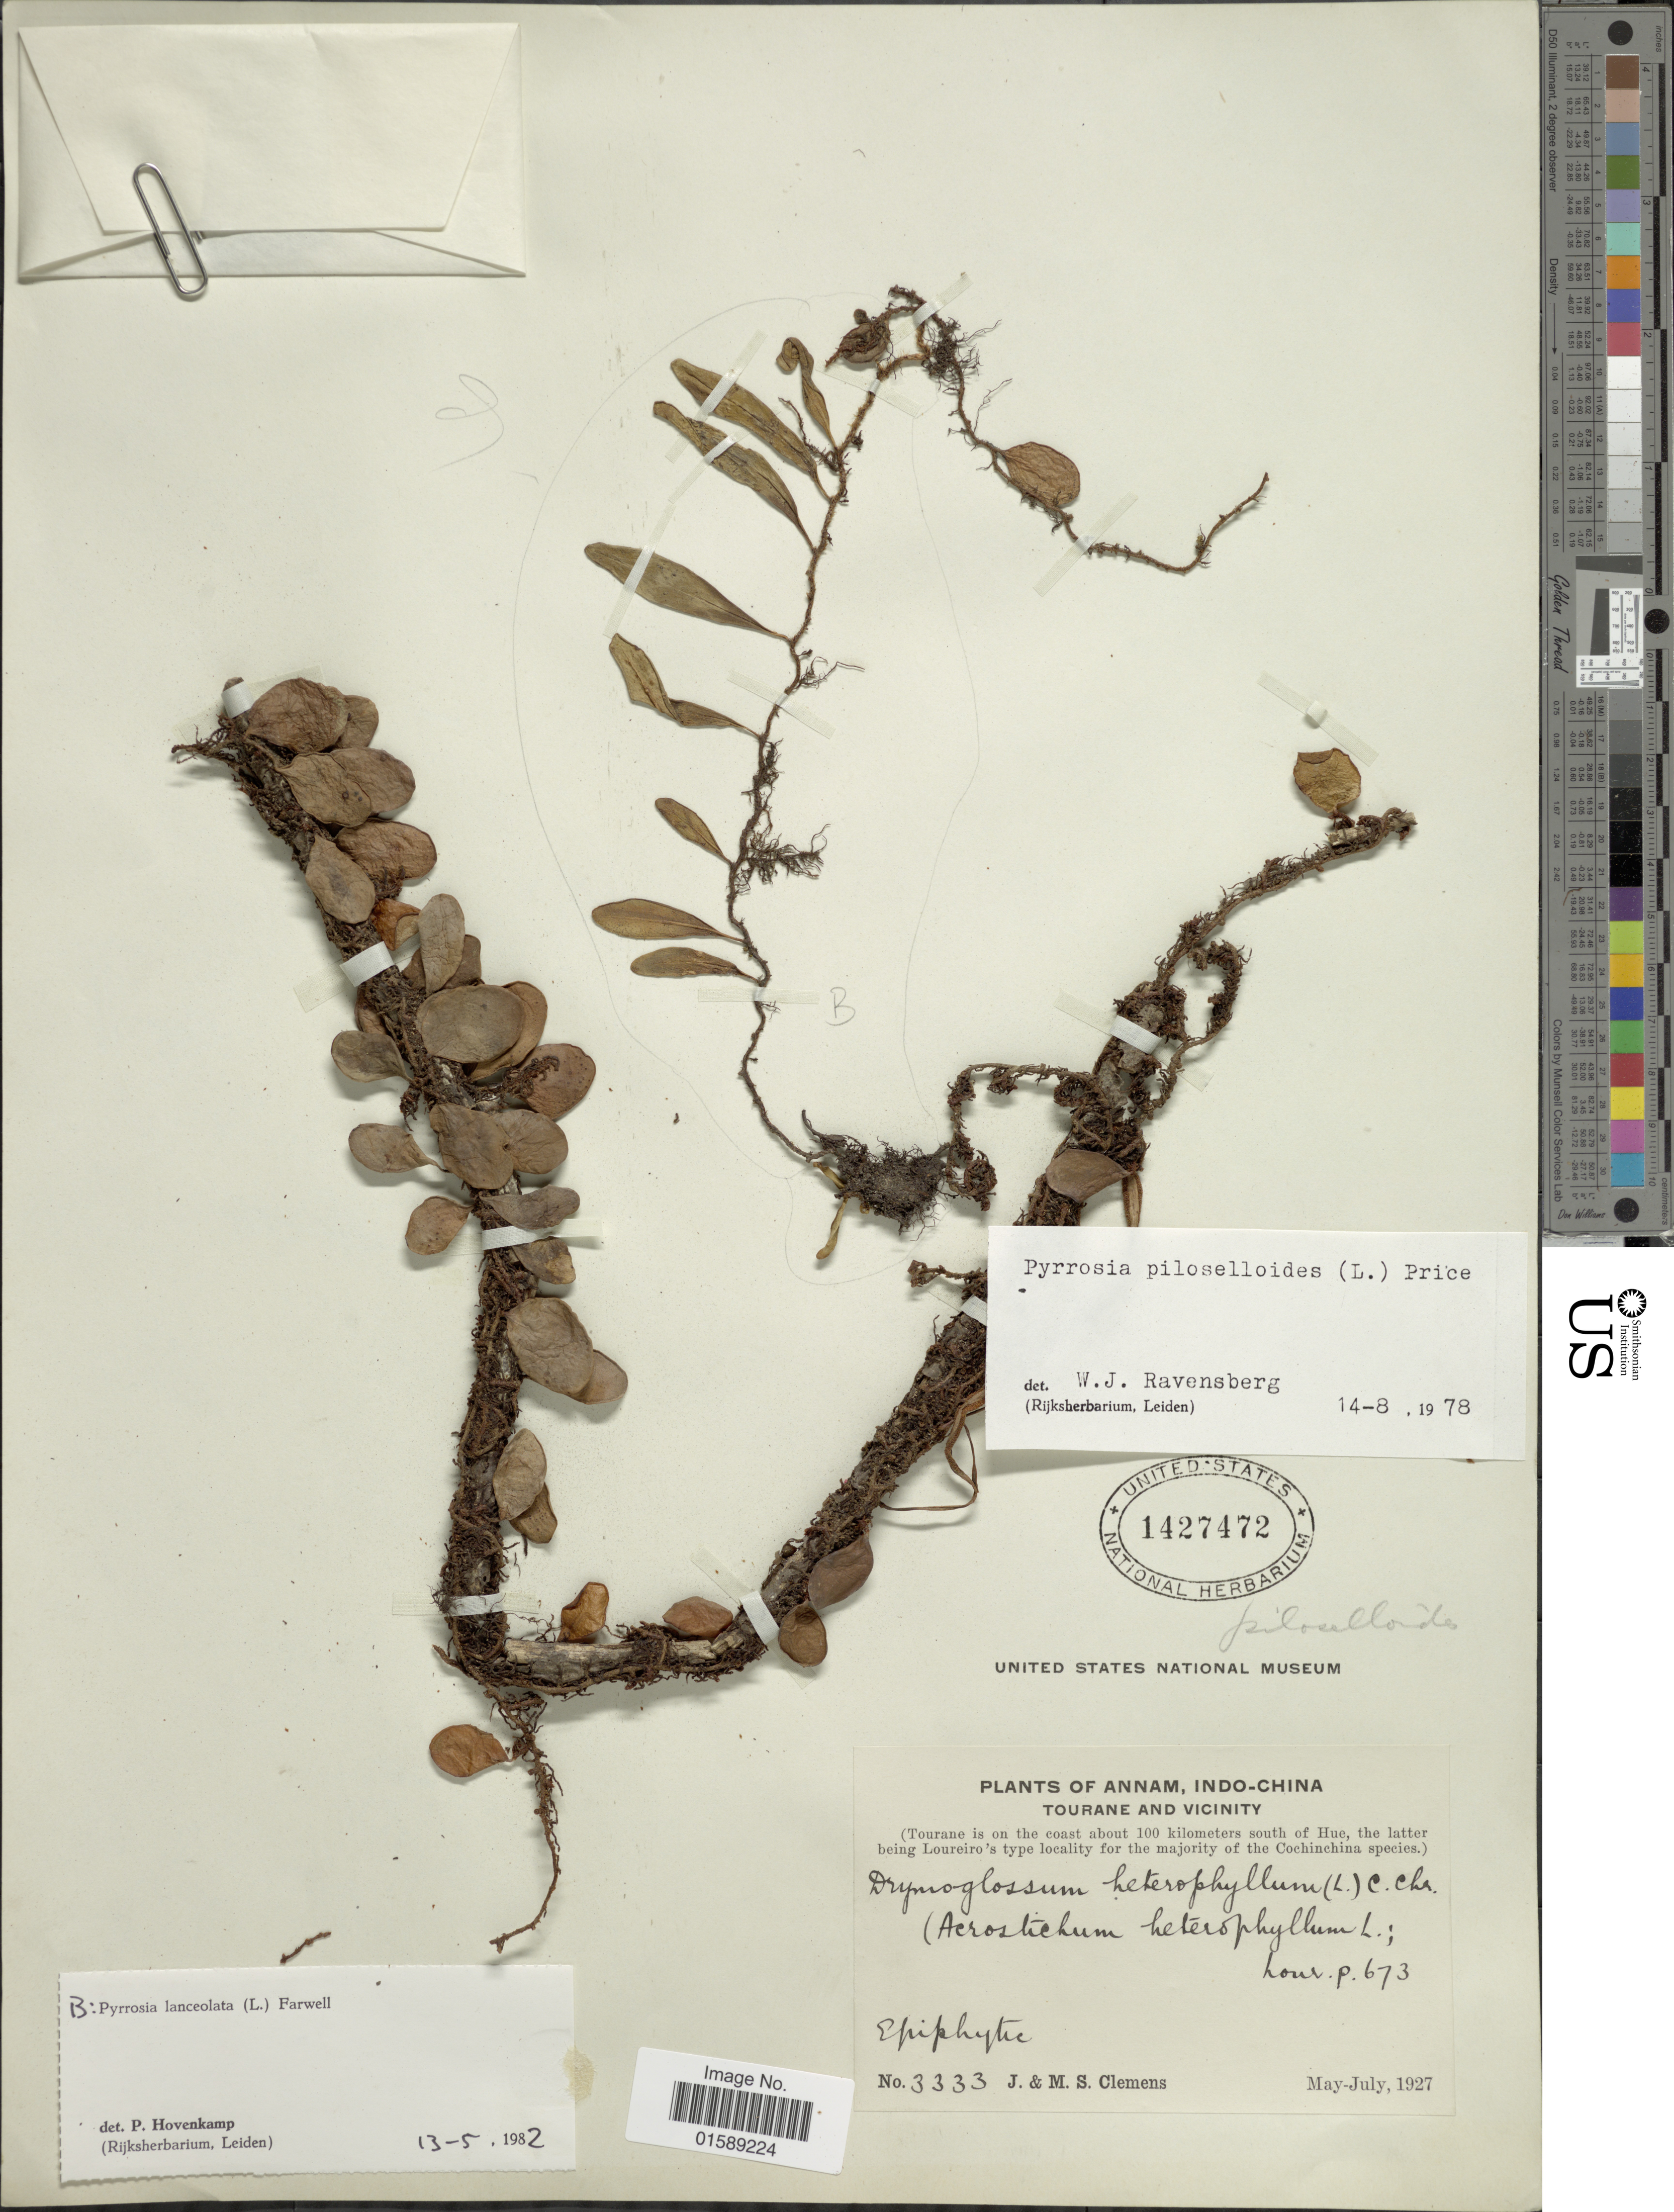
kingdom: Plantae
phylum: Tracheophyta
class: Polypodiopsida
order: Polypodiales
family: Polypodiaceae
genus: Pyrrosia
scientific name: Pyrrosia piloselloides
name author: (L.) M.G. Price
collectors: J. Clemens & M. S. Clemens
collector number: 3333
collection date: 1927-05/1927-07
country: Vietnam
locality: Annam, Indo-China Tourane and vicinity. (Tourane is on the coast 100 kilometers south of Hue, the latter being Loureiro's type locality.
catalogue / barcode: US 1427472